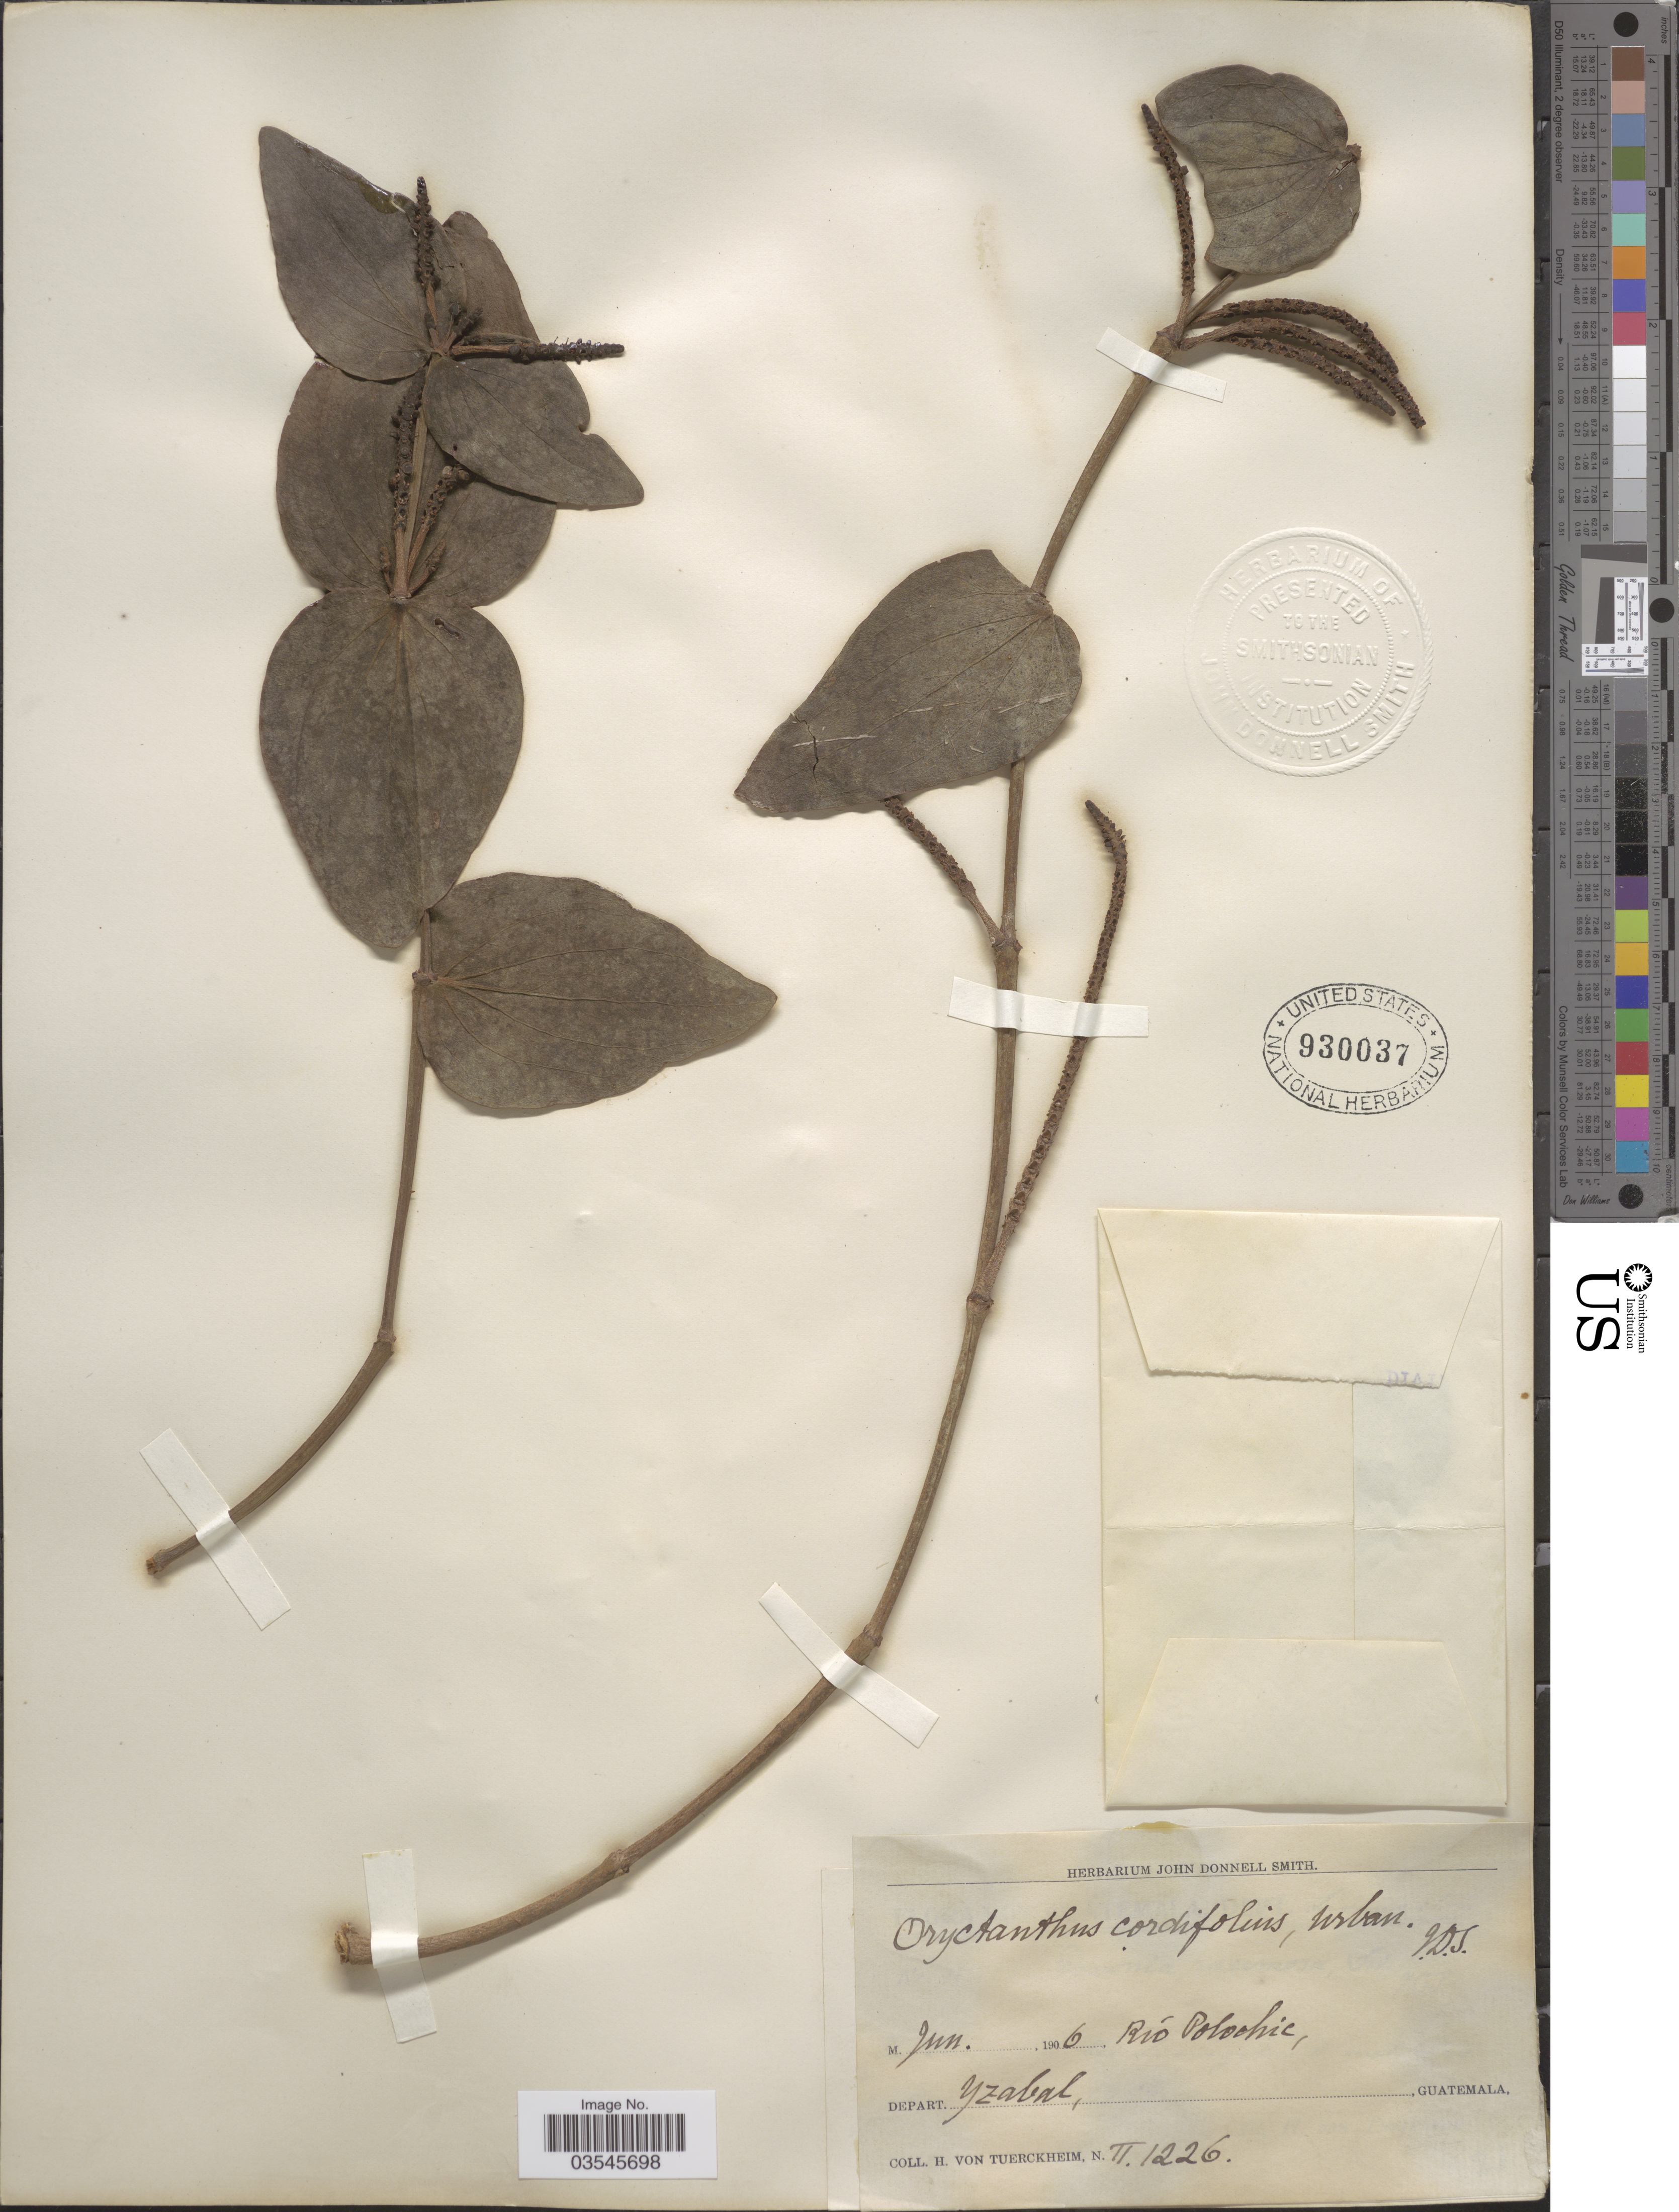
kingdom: Plantae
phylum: Tracheophyta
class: Magnoliopsida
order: Santalales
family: Loranthaceae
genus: Oryctanthus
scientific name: Oryctanthus cordifolius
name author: (C. Presl) Urb.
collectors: H. von Türckheim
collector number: II1226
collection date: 1906-06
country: Guatemala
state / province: Izabal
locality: Río Polochic, Depart. Yzabal.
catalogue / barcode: US 930037